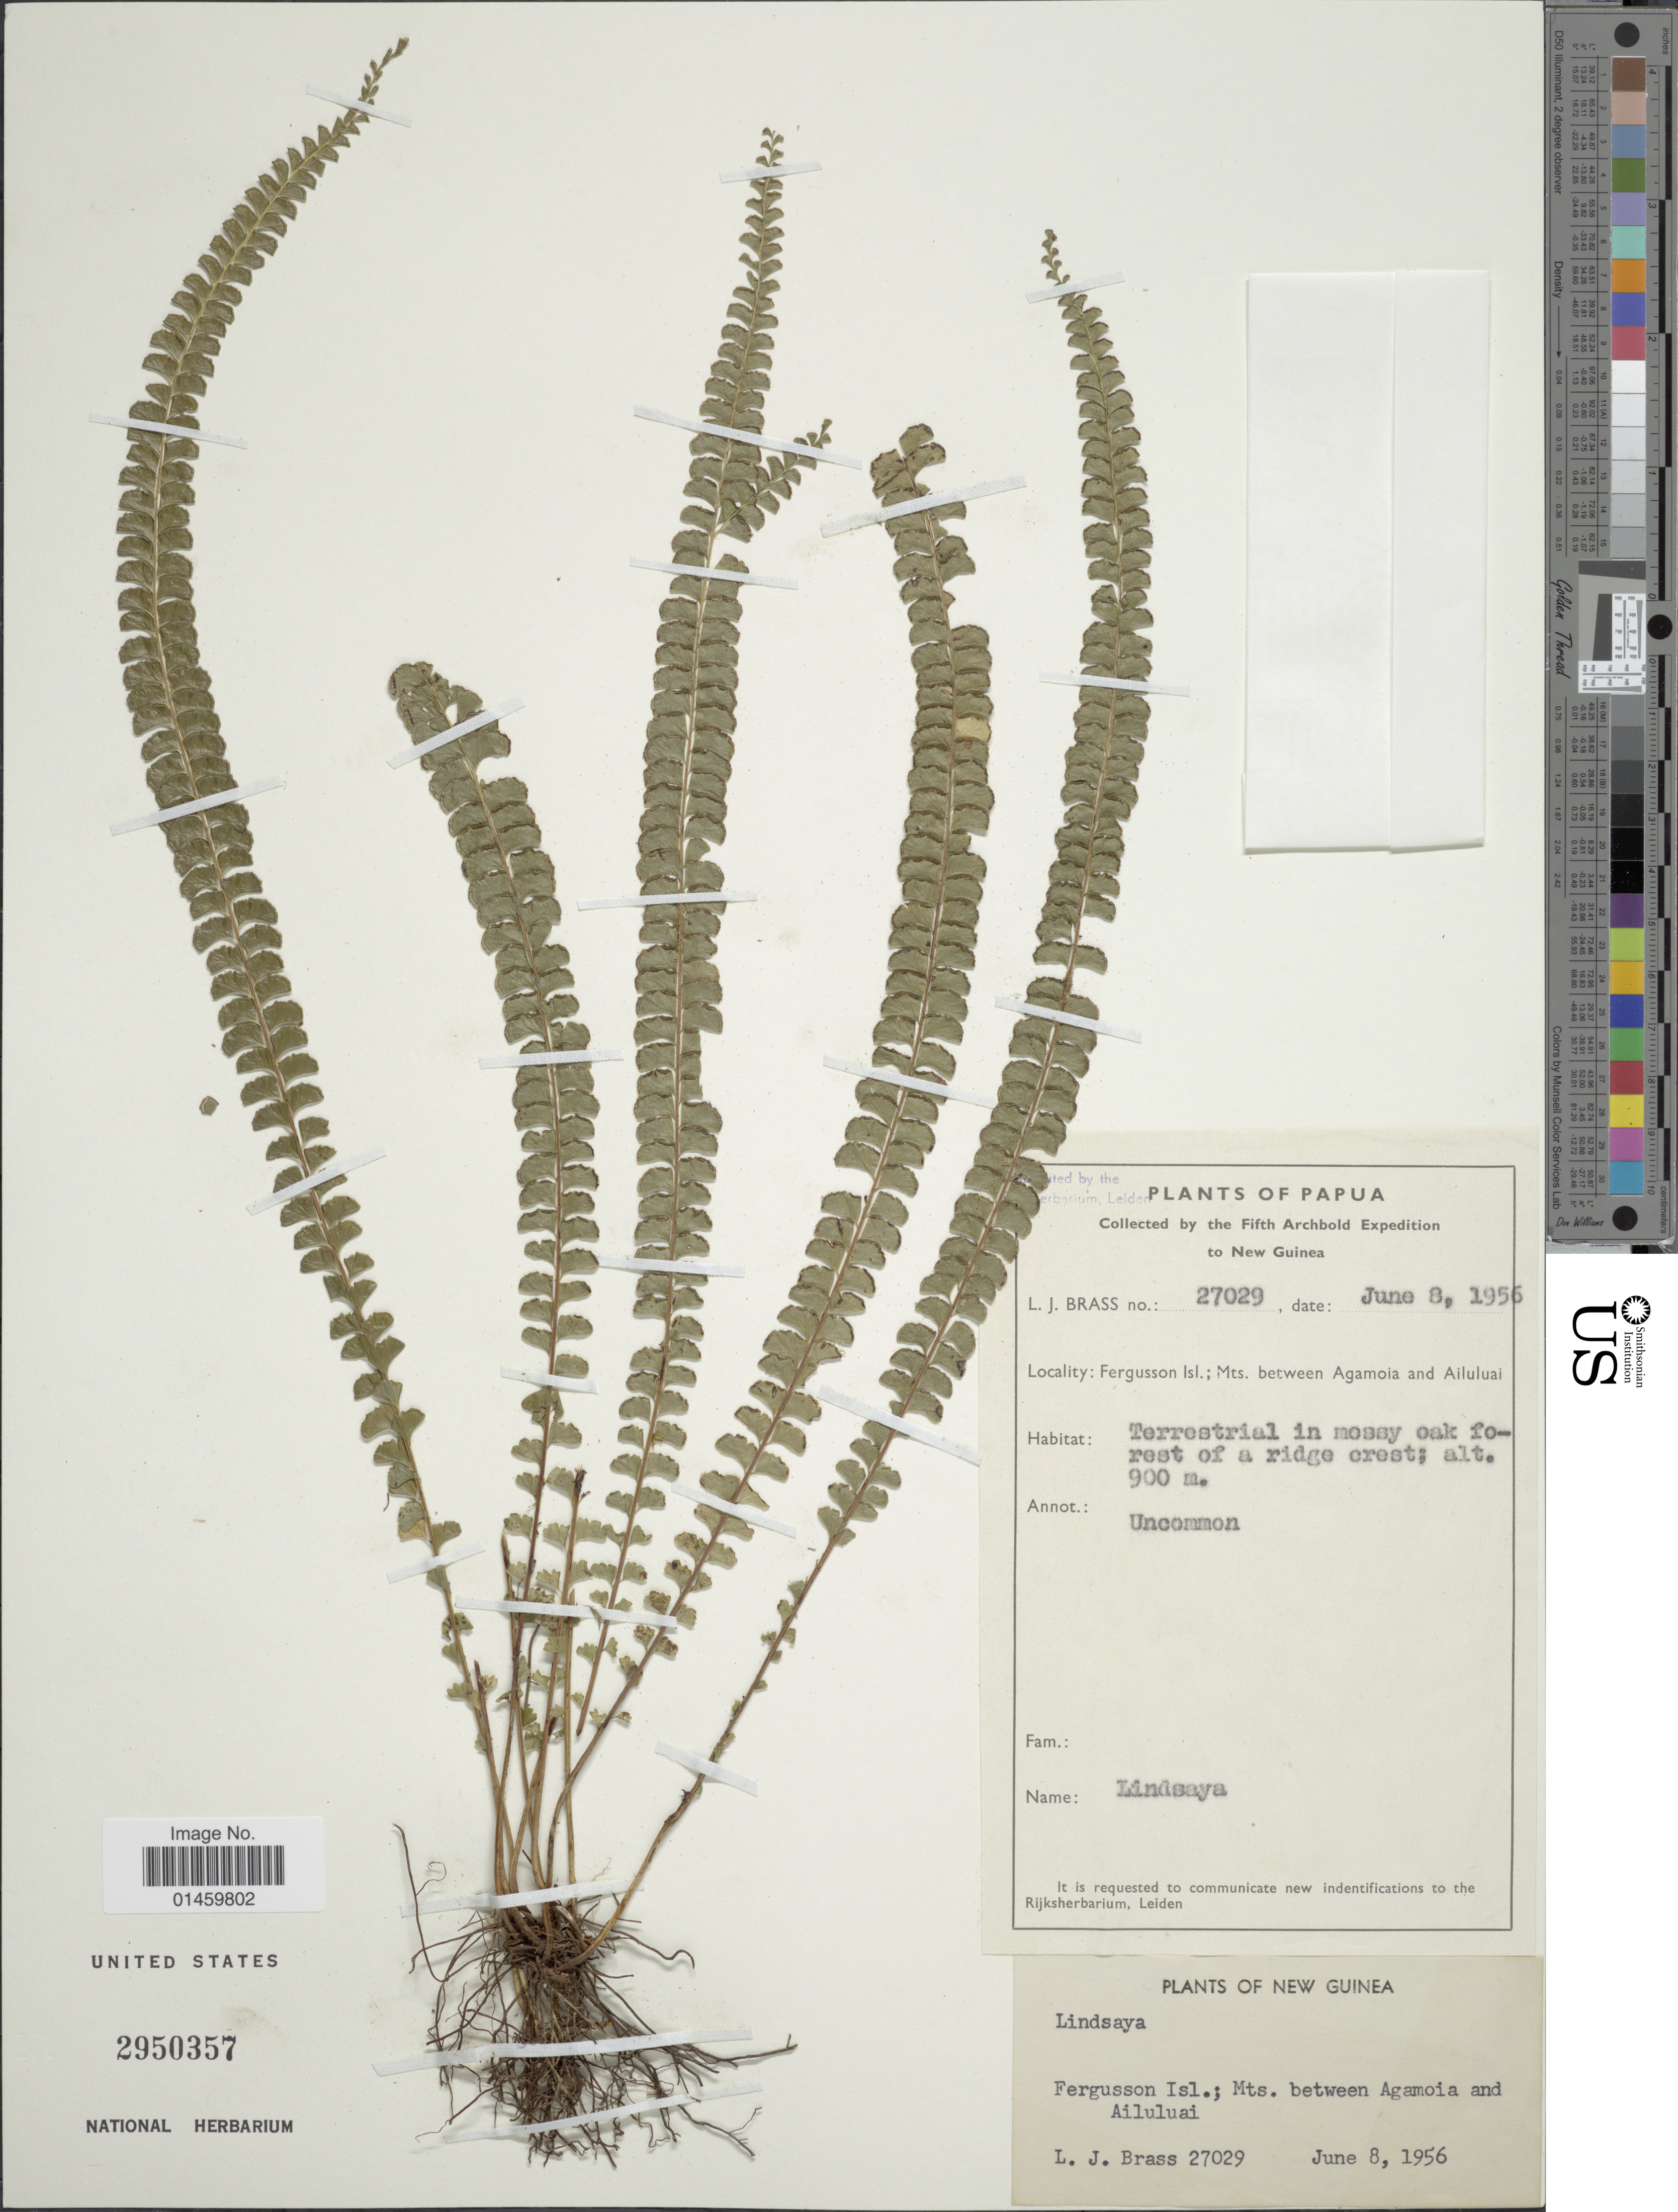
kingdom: Plantae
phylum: Tracheophyta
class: Polypodiopsida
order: Polypodiales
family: Lindsaeaceae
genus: Lindsaea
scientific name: Lindsaea sp.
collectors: L. J. Brass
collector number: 27029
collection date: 1956-06-08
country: Papua New Guinea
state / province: Milne Bay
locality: Papua. Fergusson Isl.; Mts. between Agamola and Ailuluai. New Guinea.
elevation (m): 900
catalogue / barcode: US 2950357